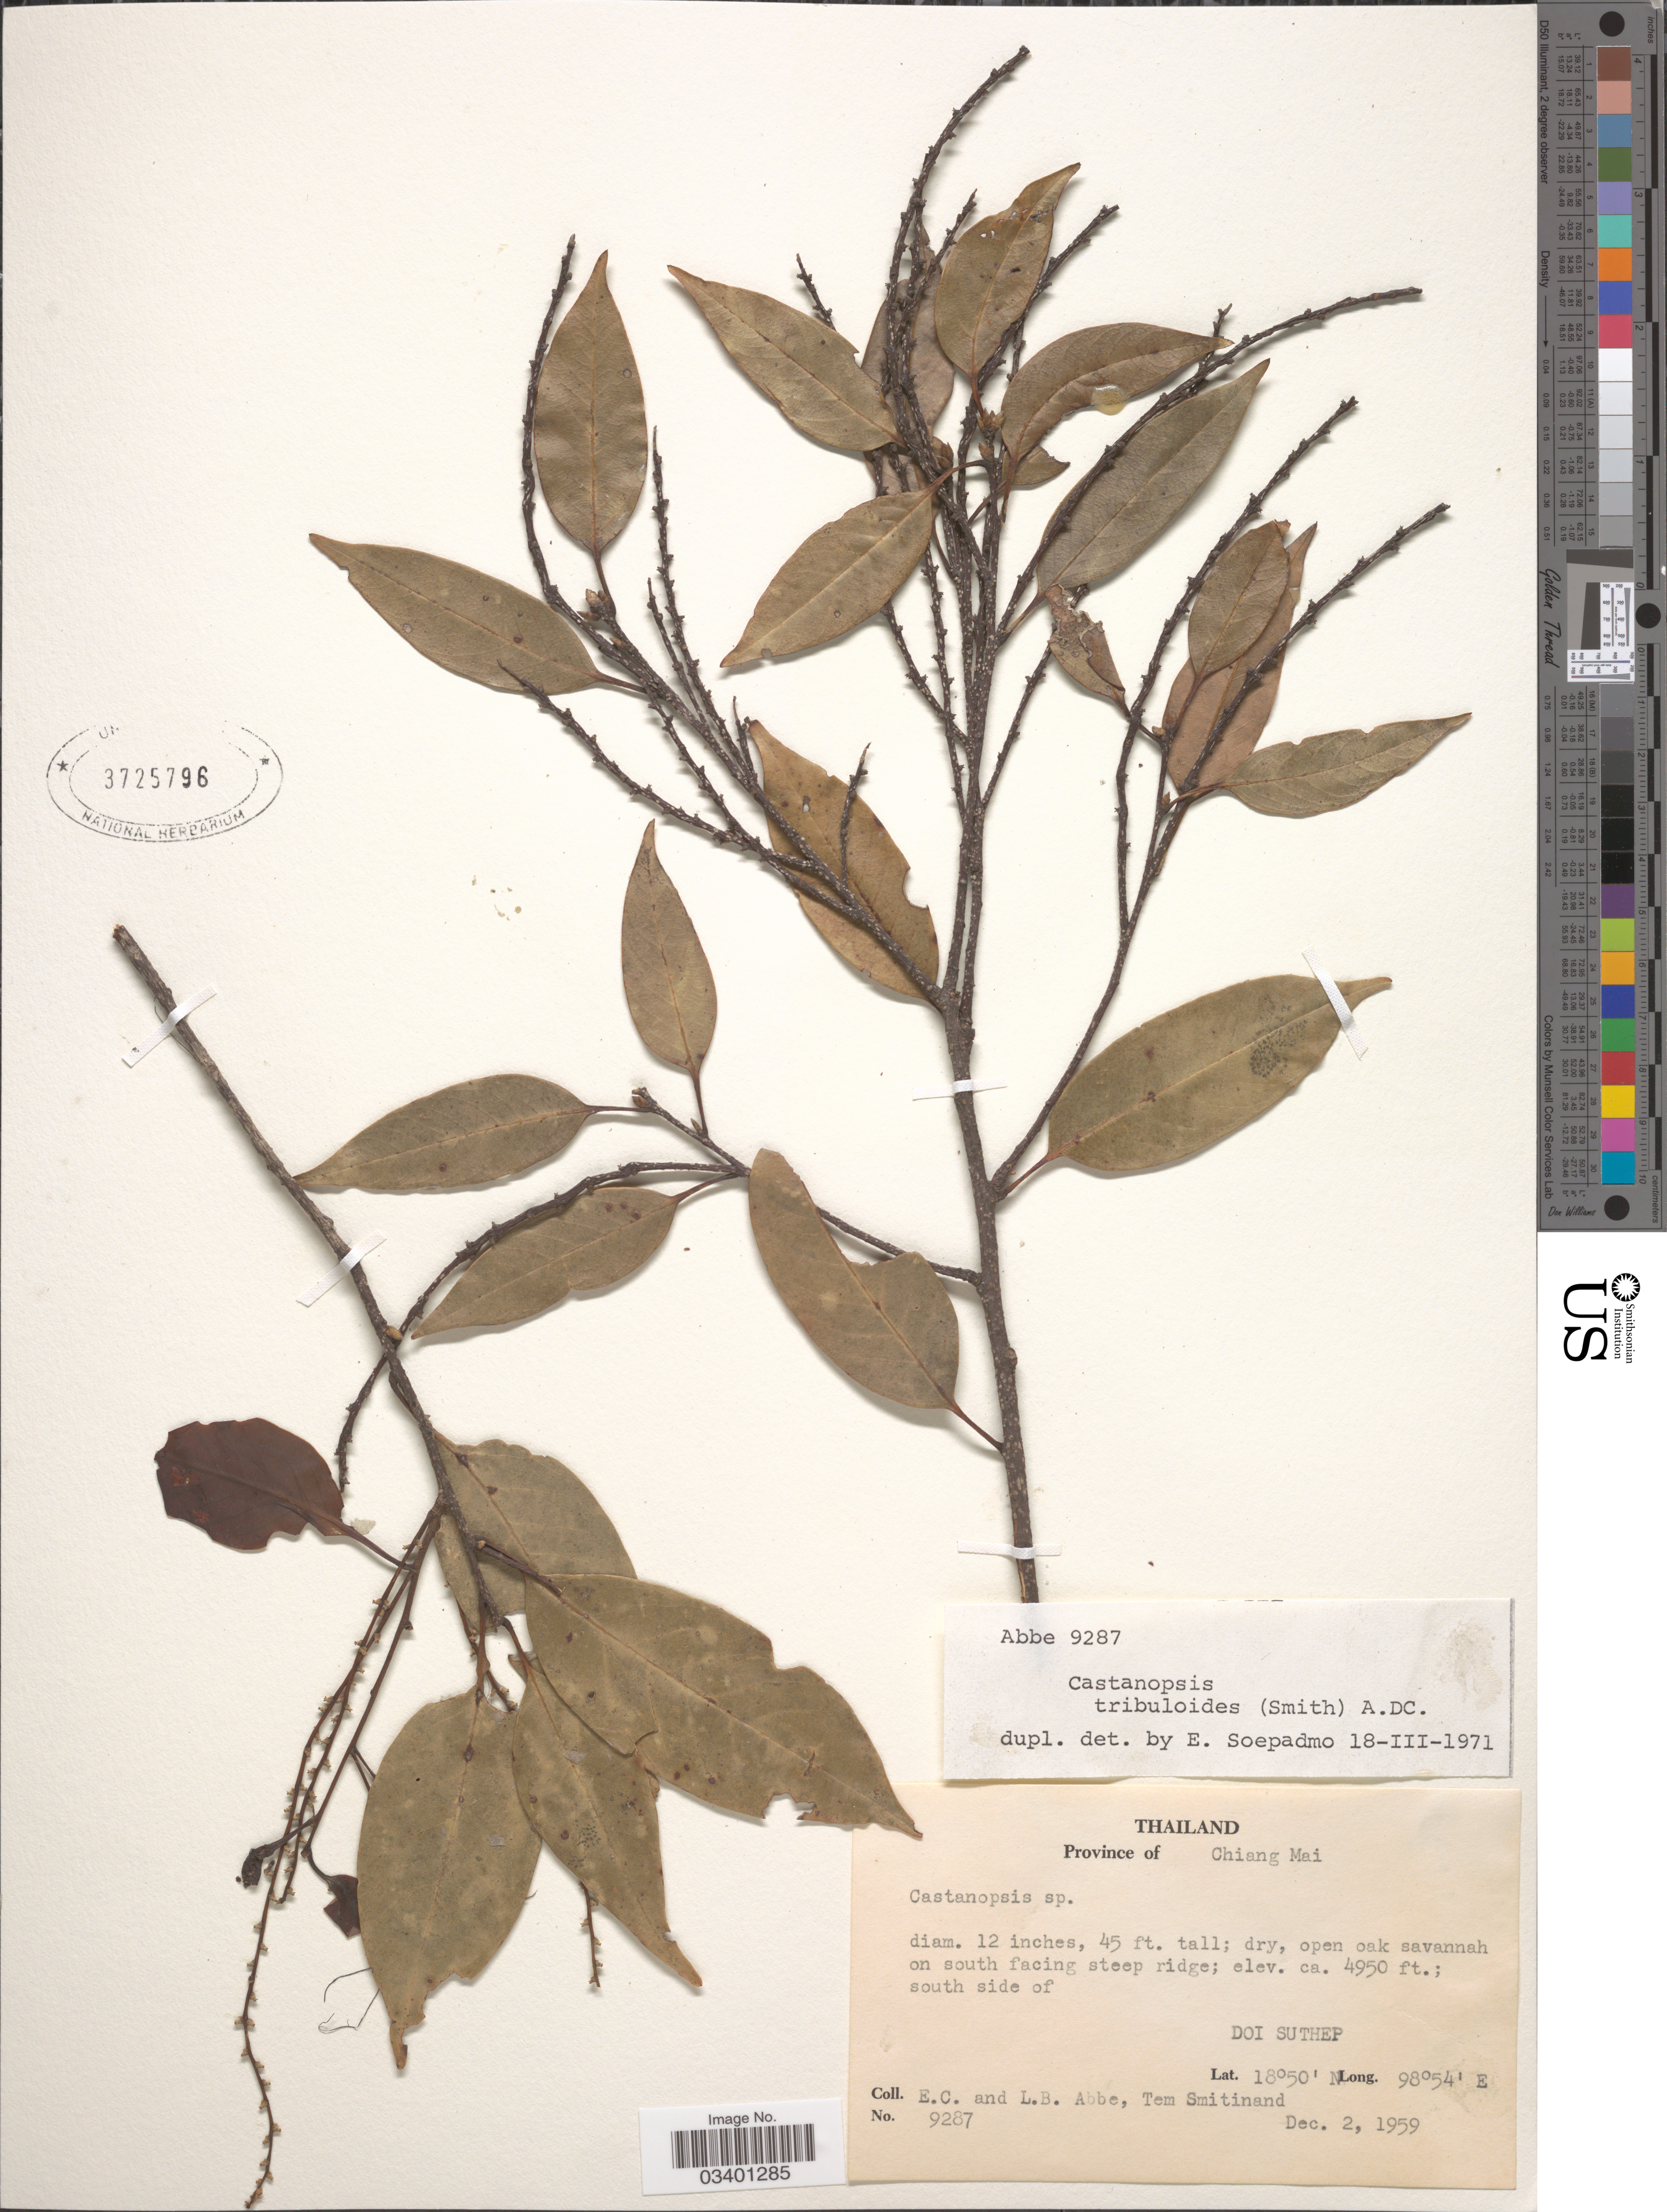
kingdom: Plantae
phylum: Tracheophyta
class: Magnoliopsida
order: Fagales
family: Fagaceae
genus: Castanopsis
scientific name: Castanopsis tribuloides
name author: (Sm.) A. DC.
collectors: E. C. Abbe, L. B. Abbe & T. Smitinand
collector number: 9287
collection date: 1959-12-02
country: Thailand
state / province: Chiang Mai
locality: South side of Doi Suthep.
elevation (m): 1509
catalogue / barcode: US 3725796